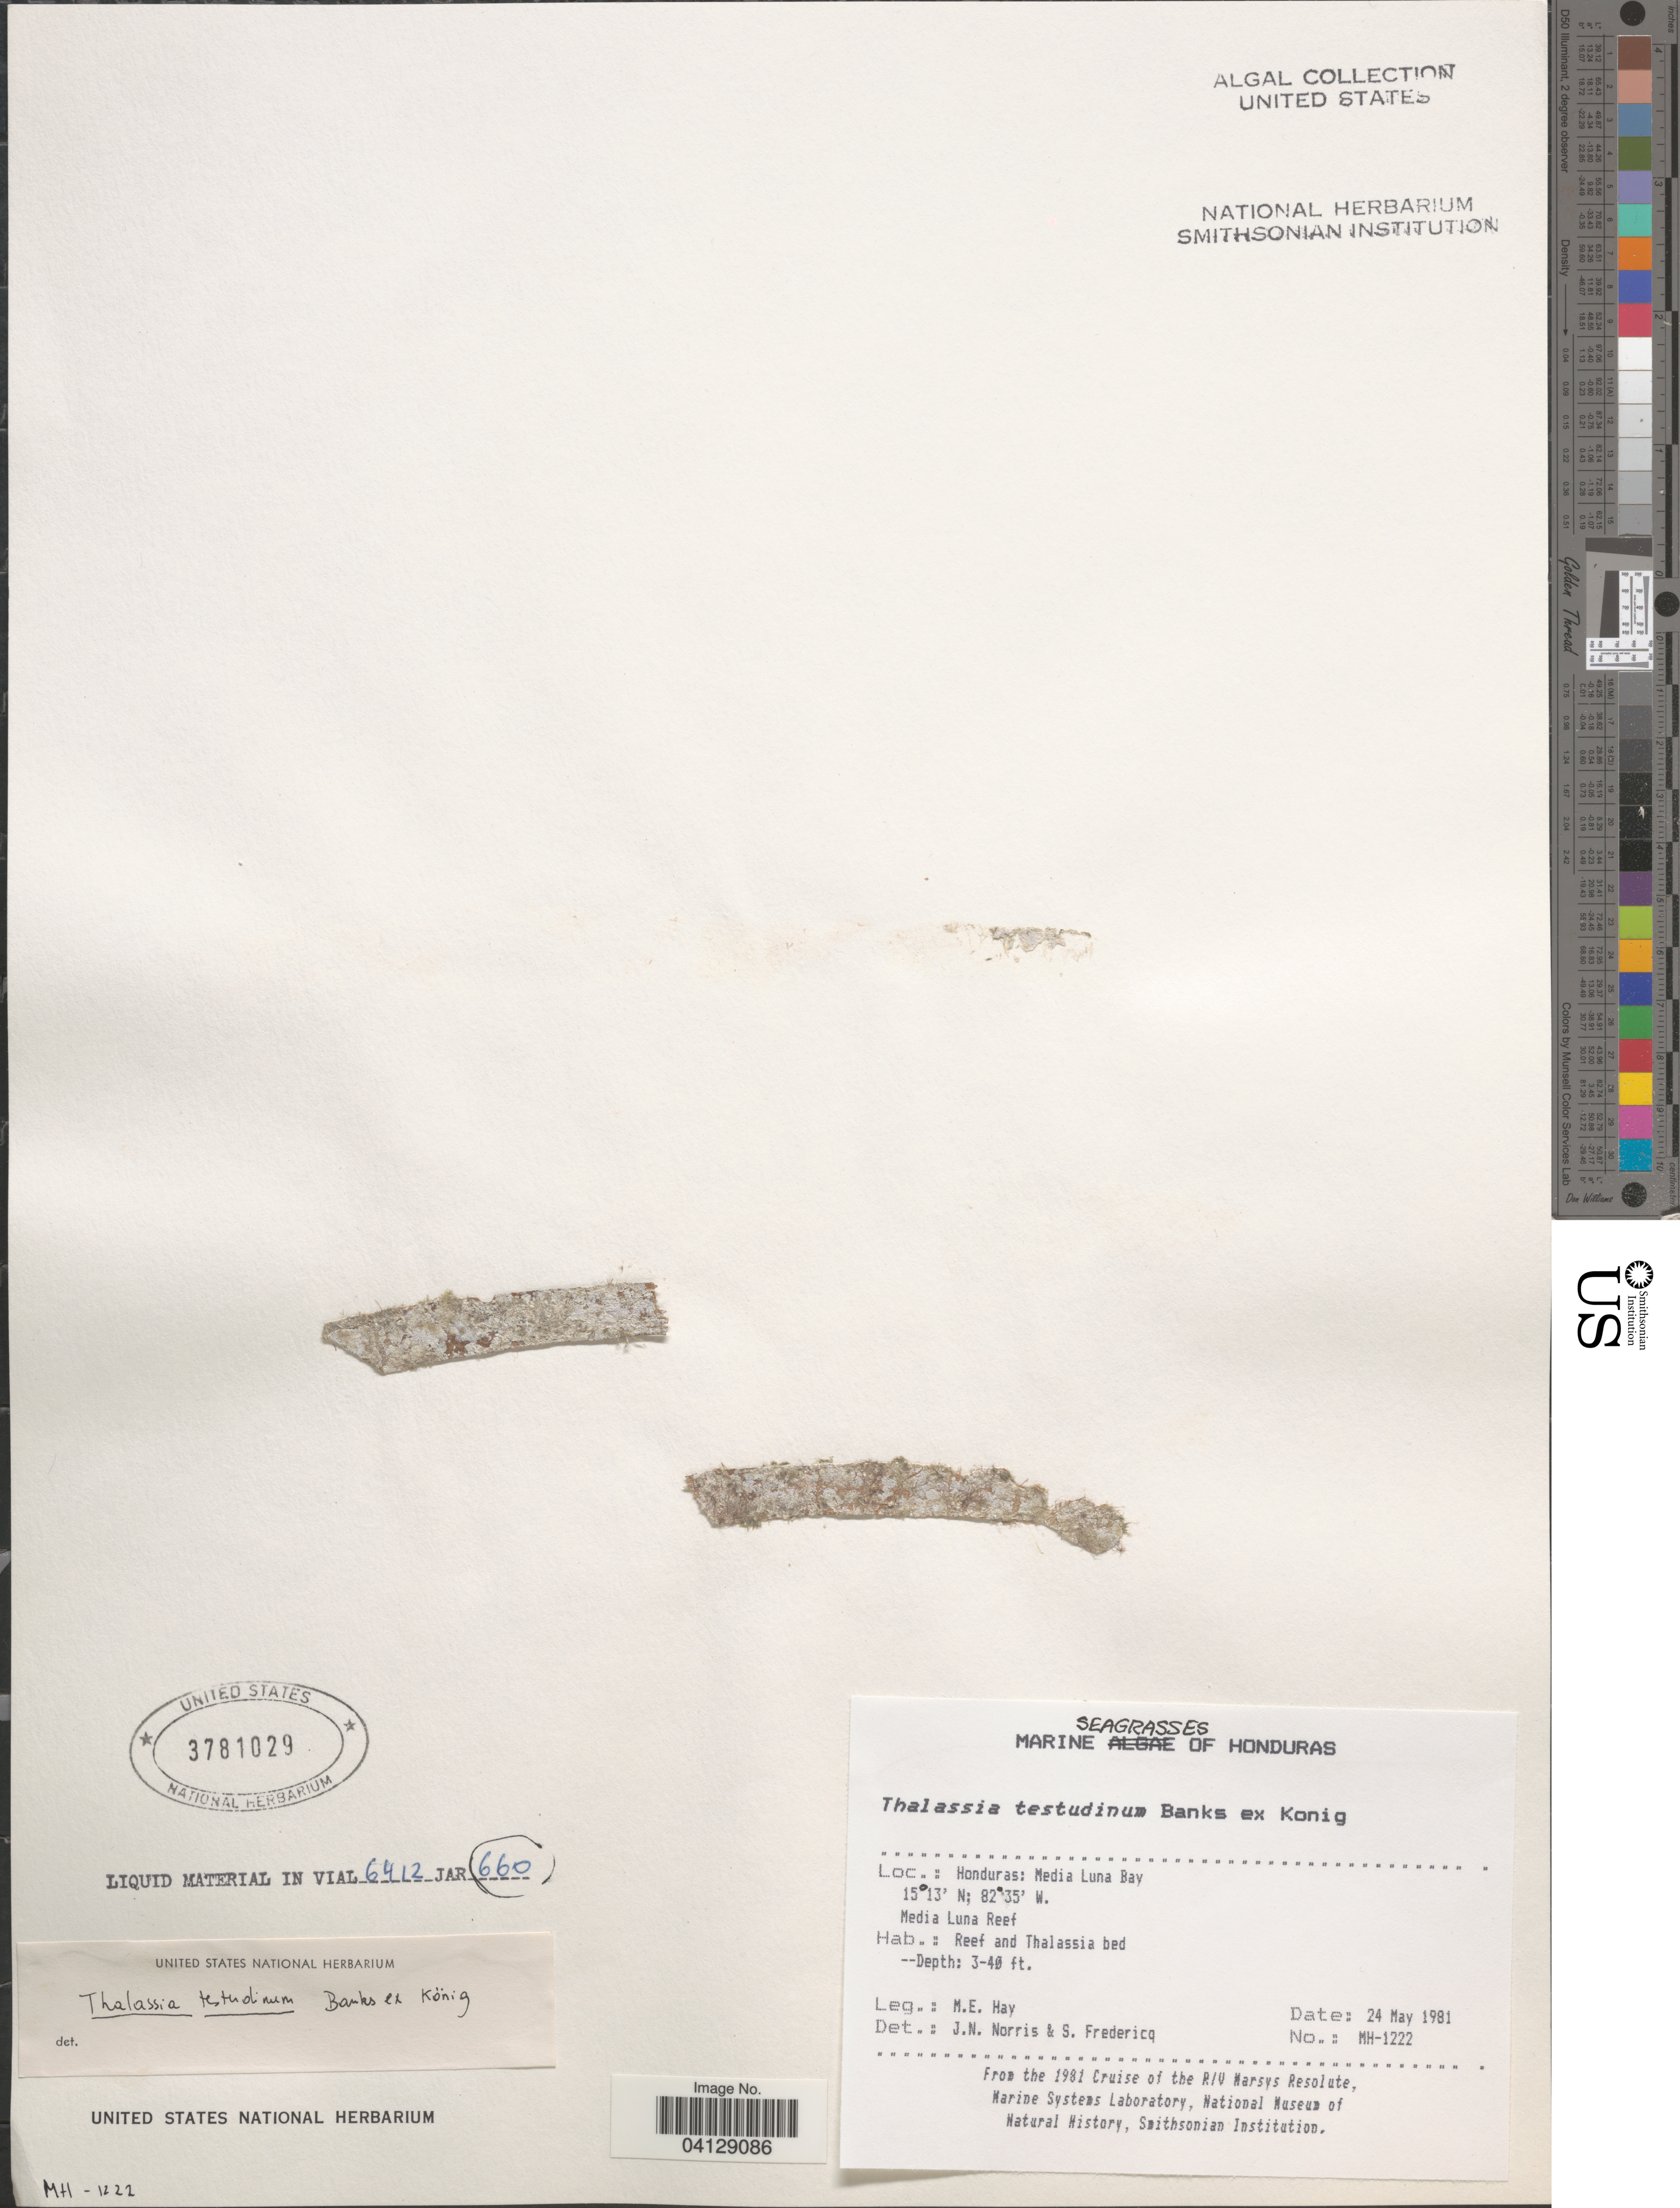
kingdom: Plantae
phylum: Tracheophyta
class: Liliopsida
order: Alismatales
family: Hydrocharitaceae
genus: Thalassia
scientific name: Thalassia testudinum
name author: Banks & Sol. ex K.D. Koenig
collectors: M. E. Hay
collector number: MH-1222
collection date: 1981-05-24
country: Honduras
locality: Media Luna Bay. Media Luna Reef.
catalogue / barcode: US 3781029